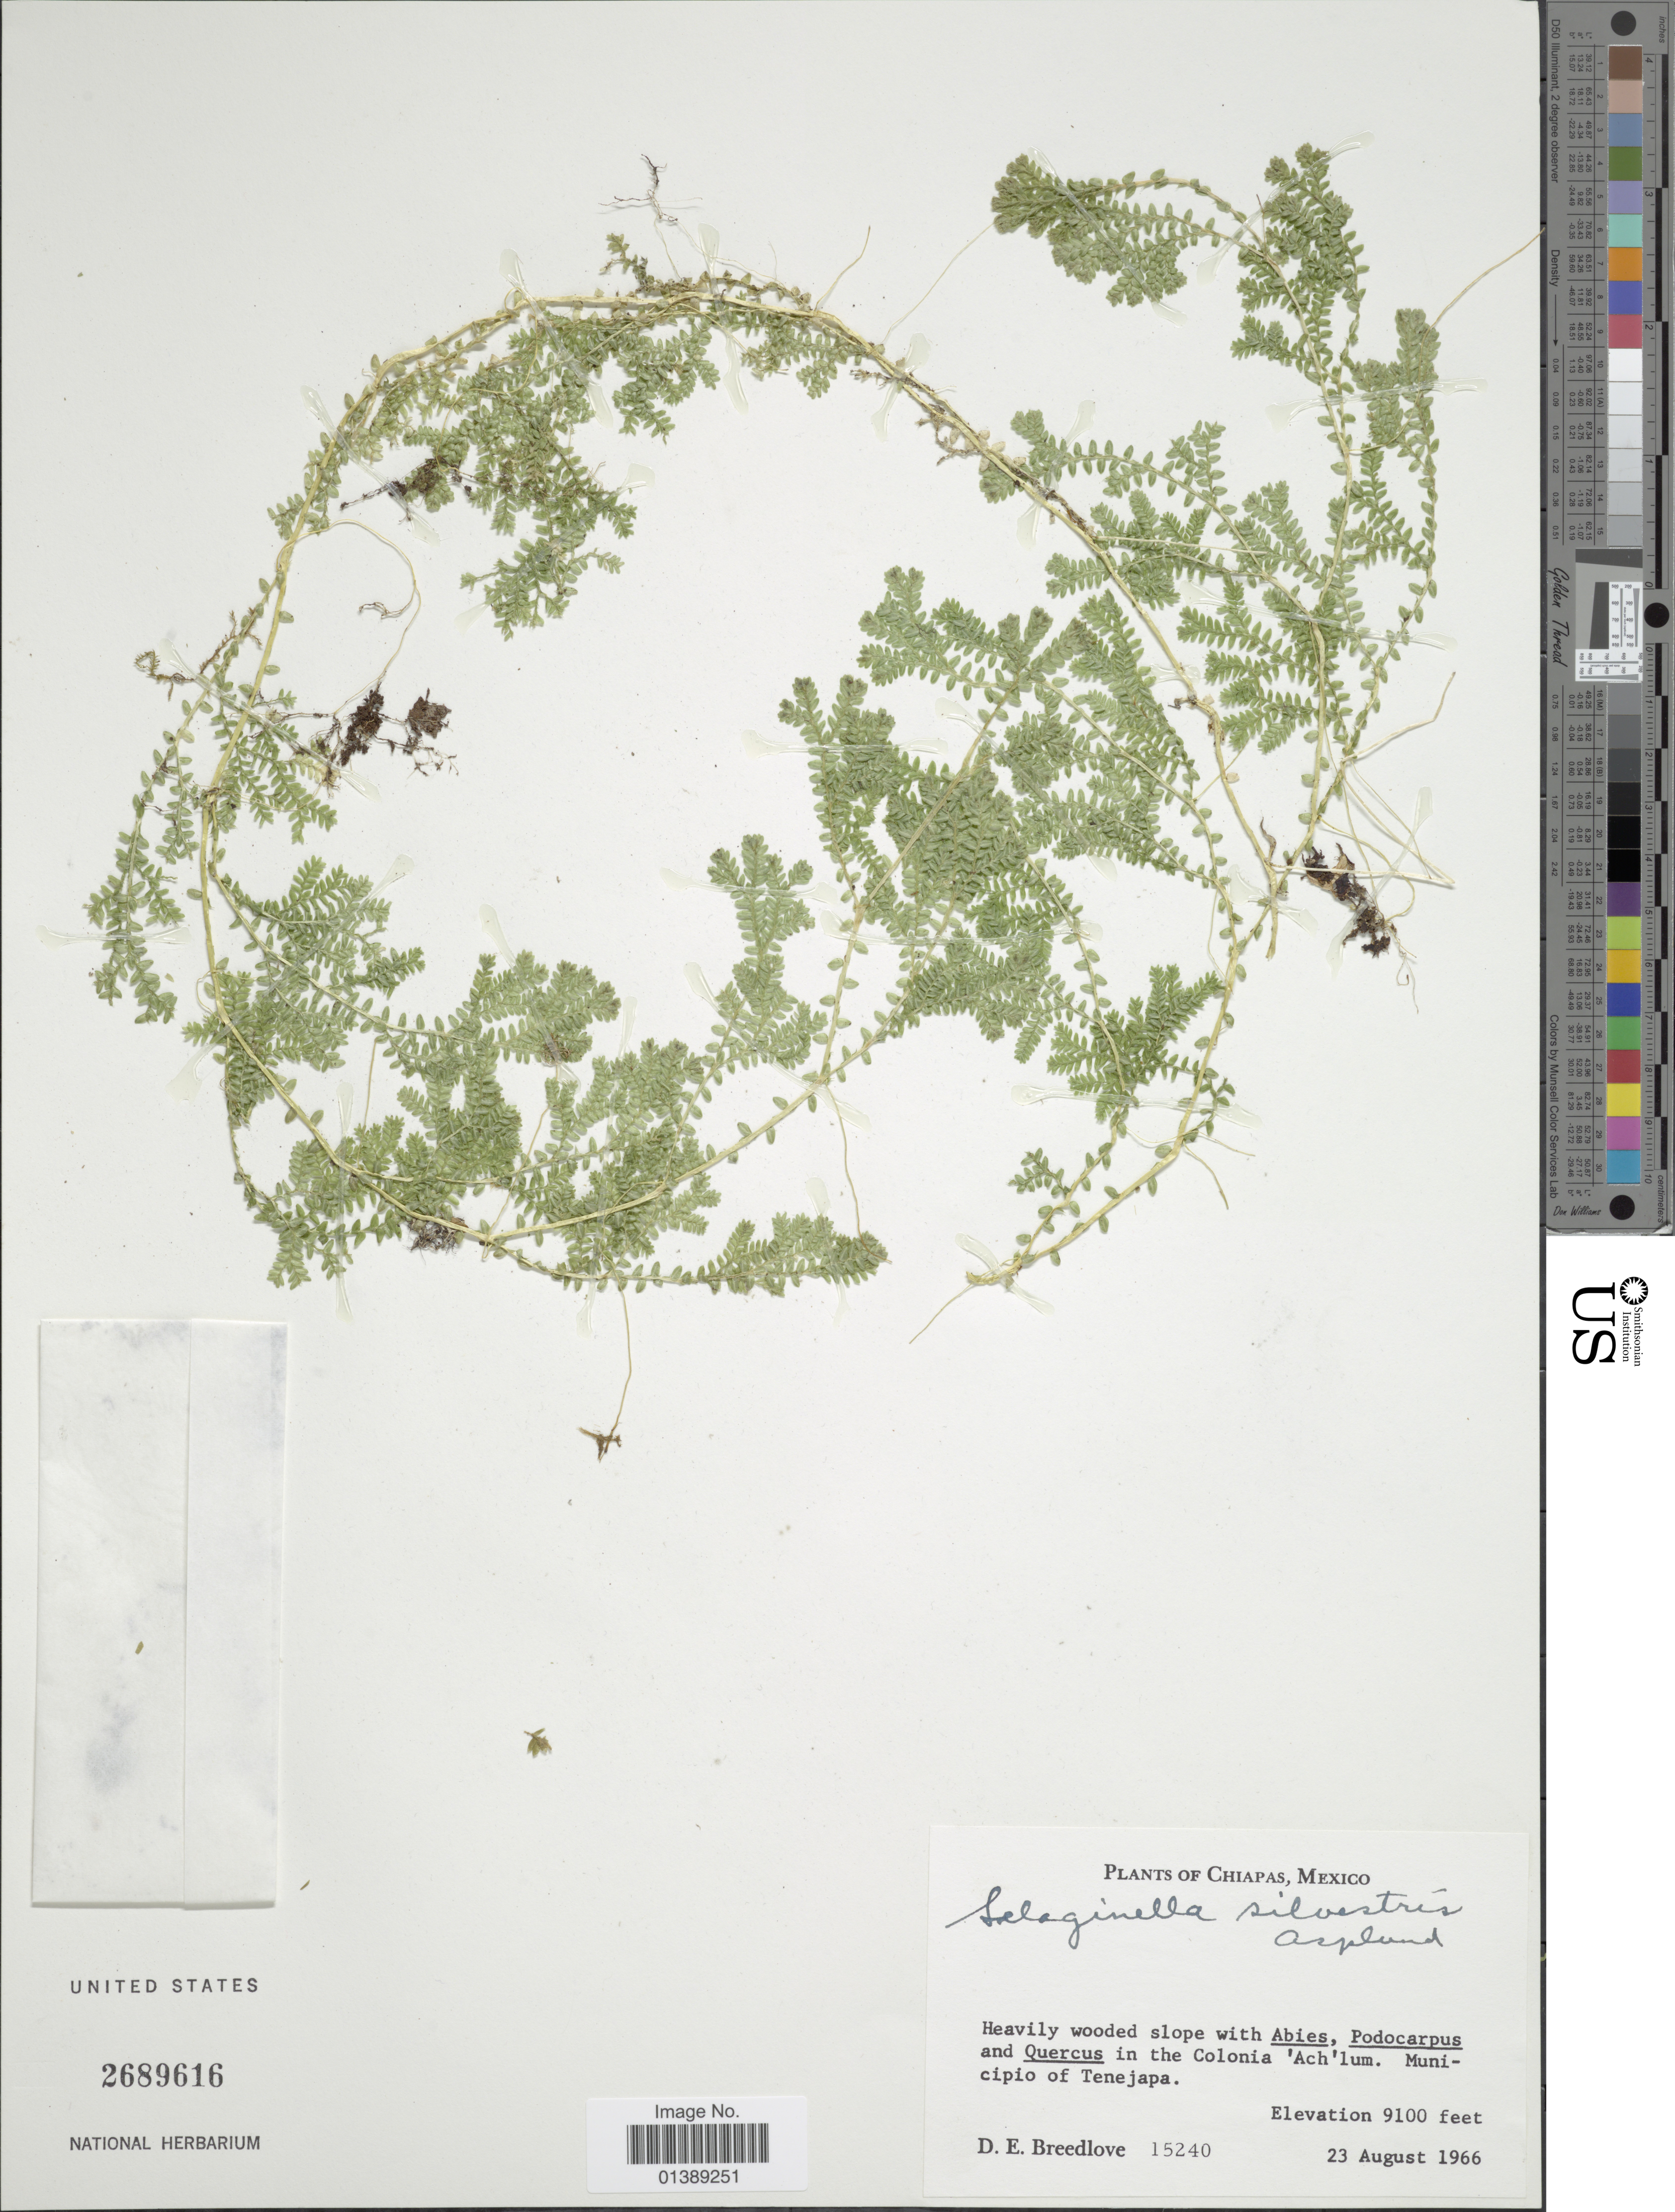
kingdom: Plantae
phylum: Tracheophyta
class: Lycopodiopsida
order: Selaginellales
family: Selaginellaceae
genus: Selaginella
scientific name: Selaginella silvestris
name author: Aspl.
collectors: D. E. Breedlove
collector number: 15240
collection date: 1966-08-23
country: Mexico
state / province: Chiapas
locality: In the Colonia 'Ach'lum, Municipio of Tenejapa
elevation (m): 2774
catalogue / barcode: US 2689616